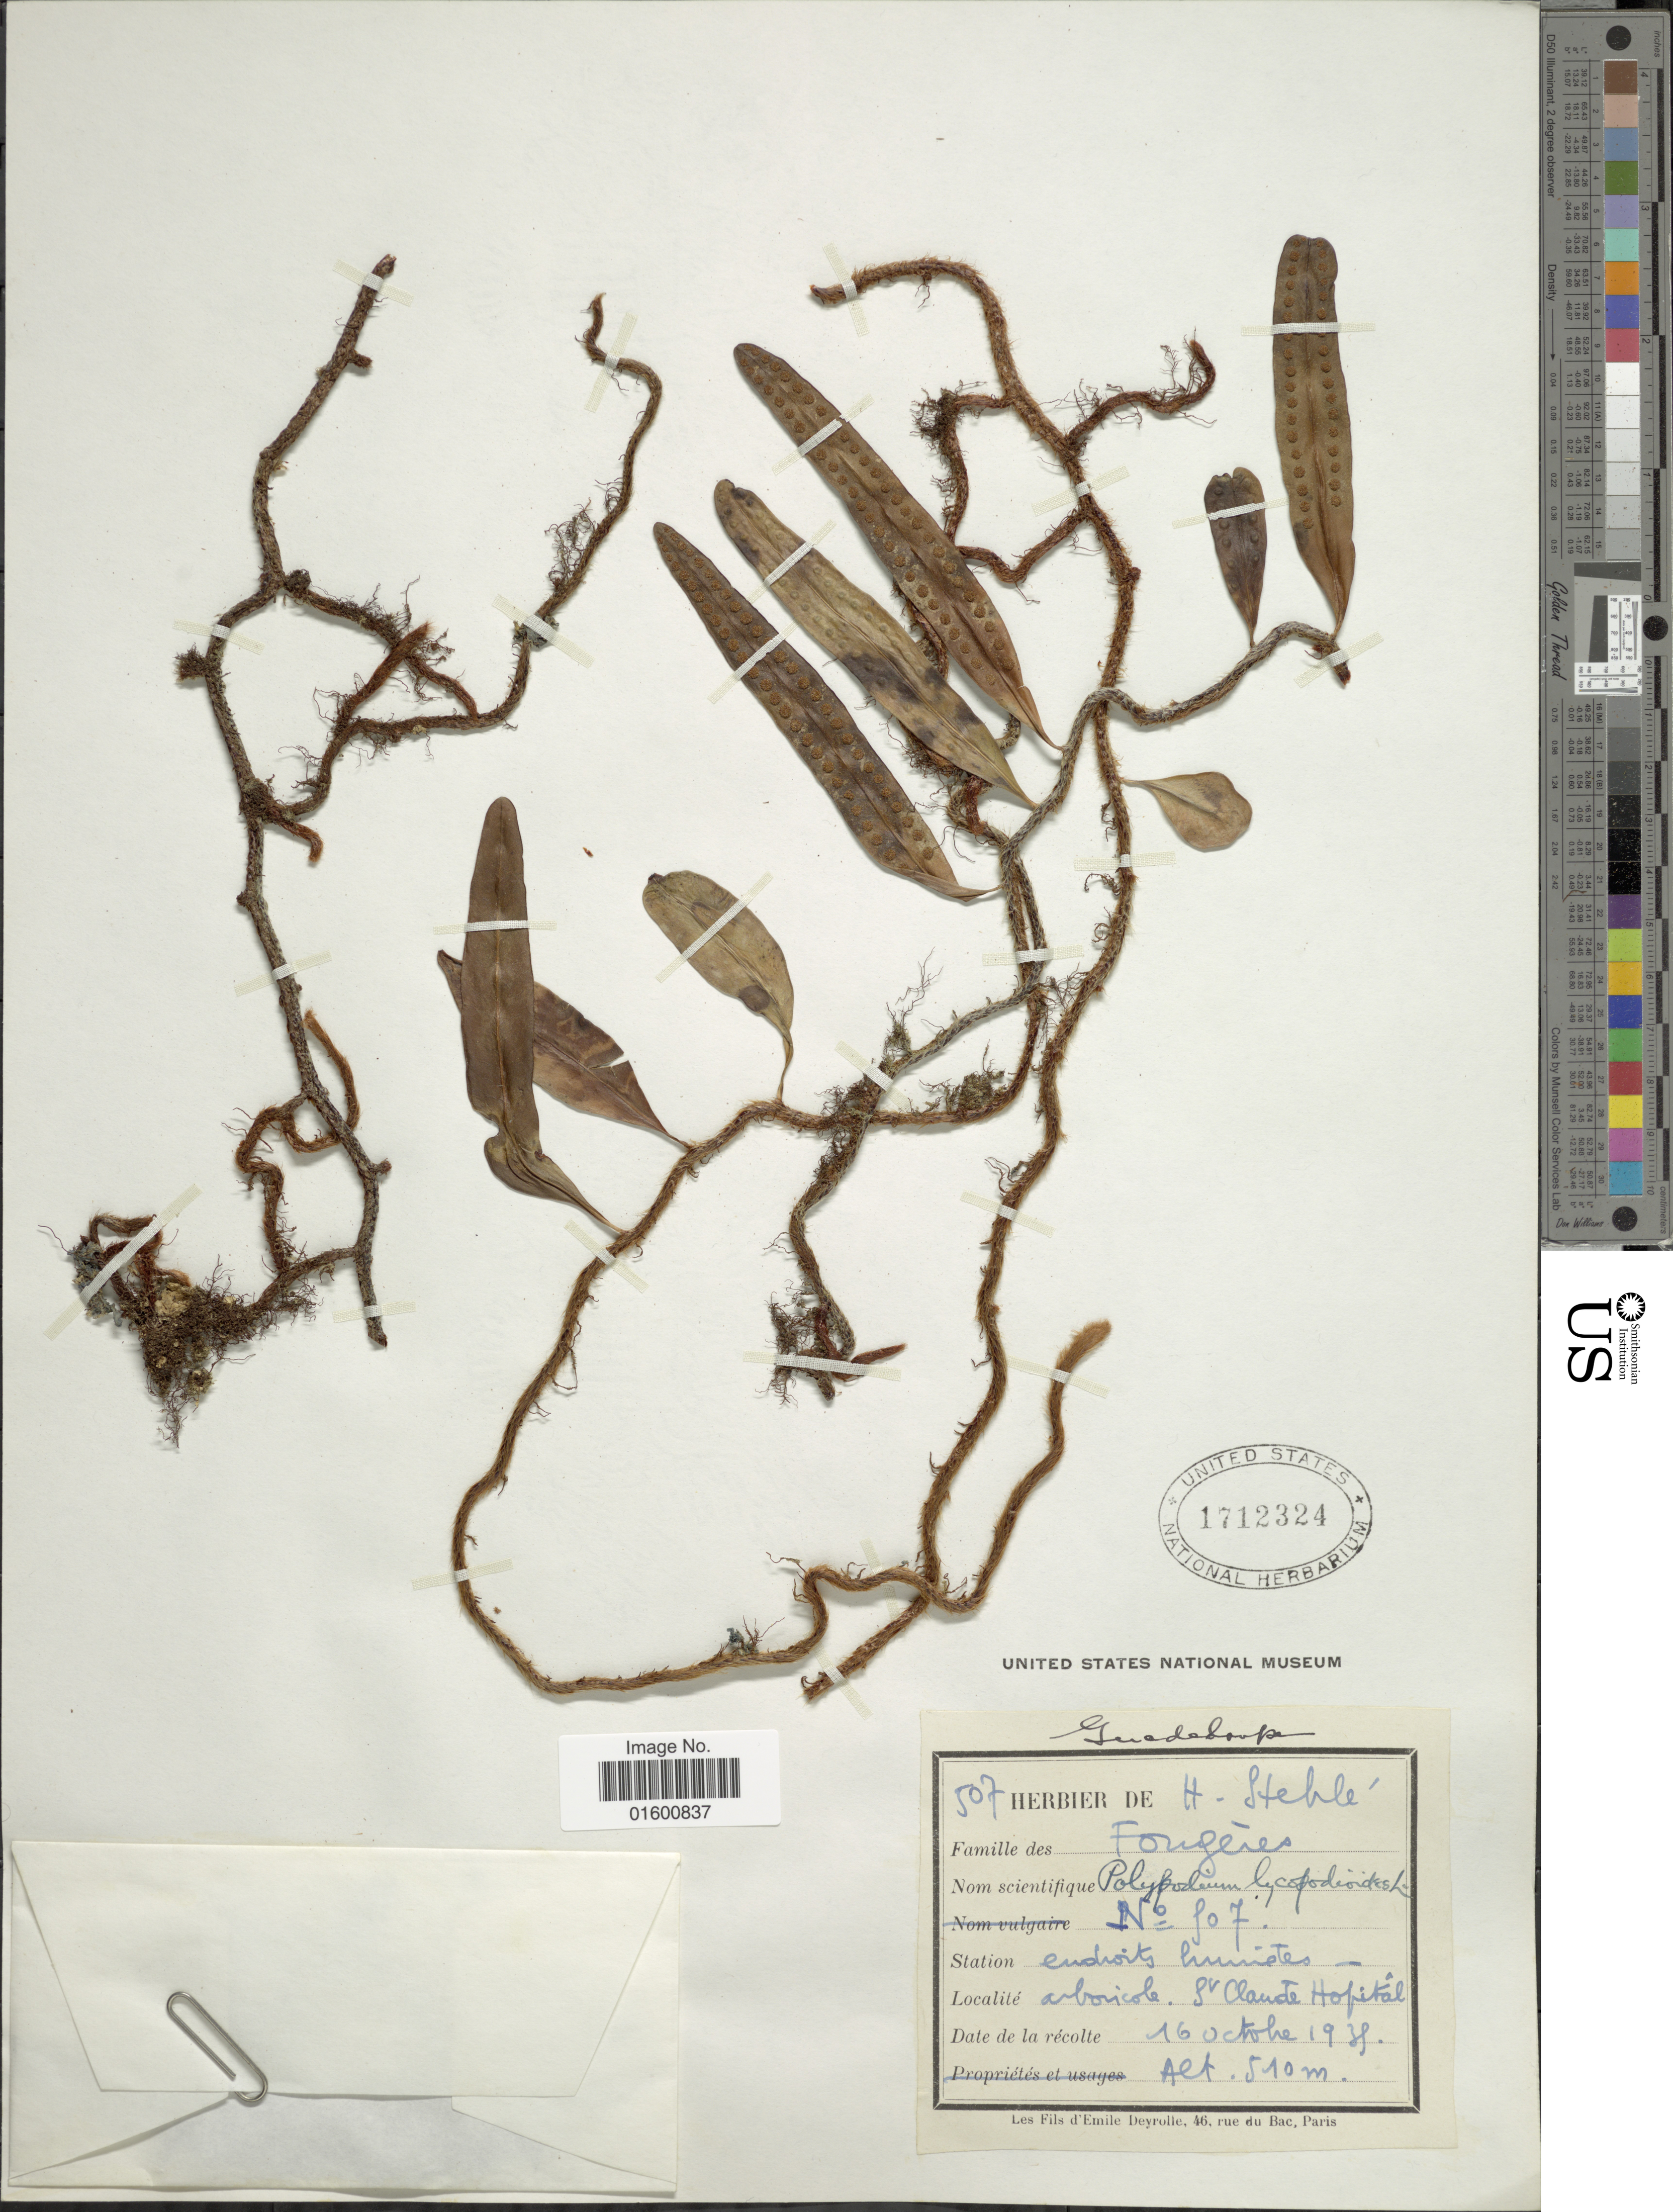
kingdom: Plantae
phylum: Tracheophyta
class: Polypodiopsida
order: Polypodiales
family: Polypodiaceae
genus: Microgramma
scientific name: Microgramma lycopodioides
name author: (L.) Copel.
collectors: ex herb. H. Stehlé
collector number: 507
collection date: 1935-10-16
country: Guadeloupe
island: Leeward Is.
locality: St. Claude Hôpital.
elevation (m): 510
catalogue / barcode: US 1712324